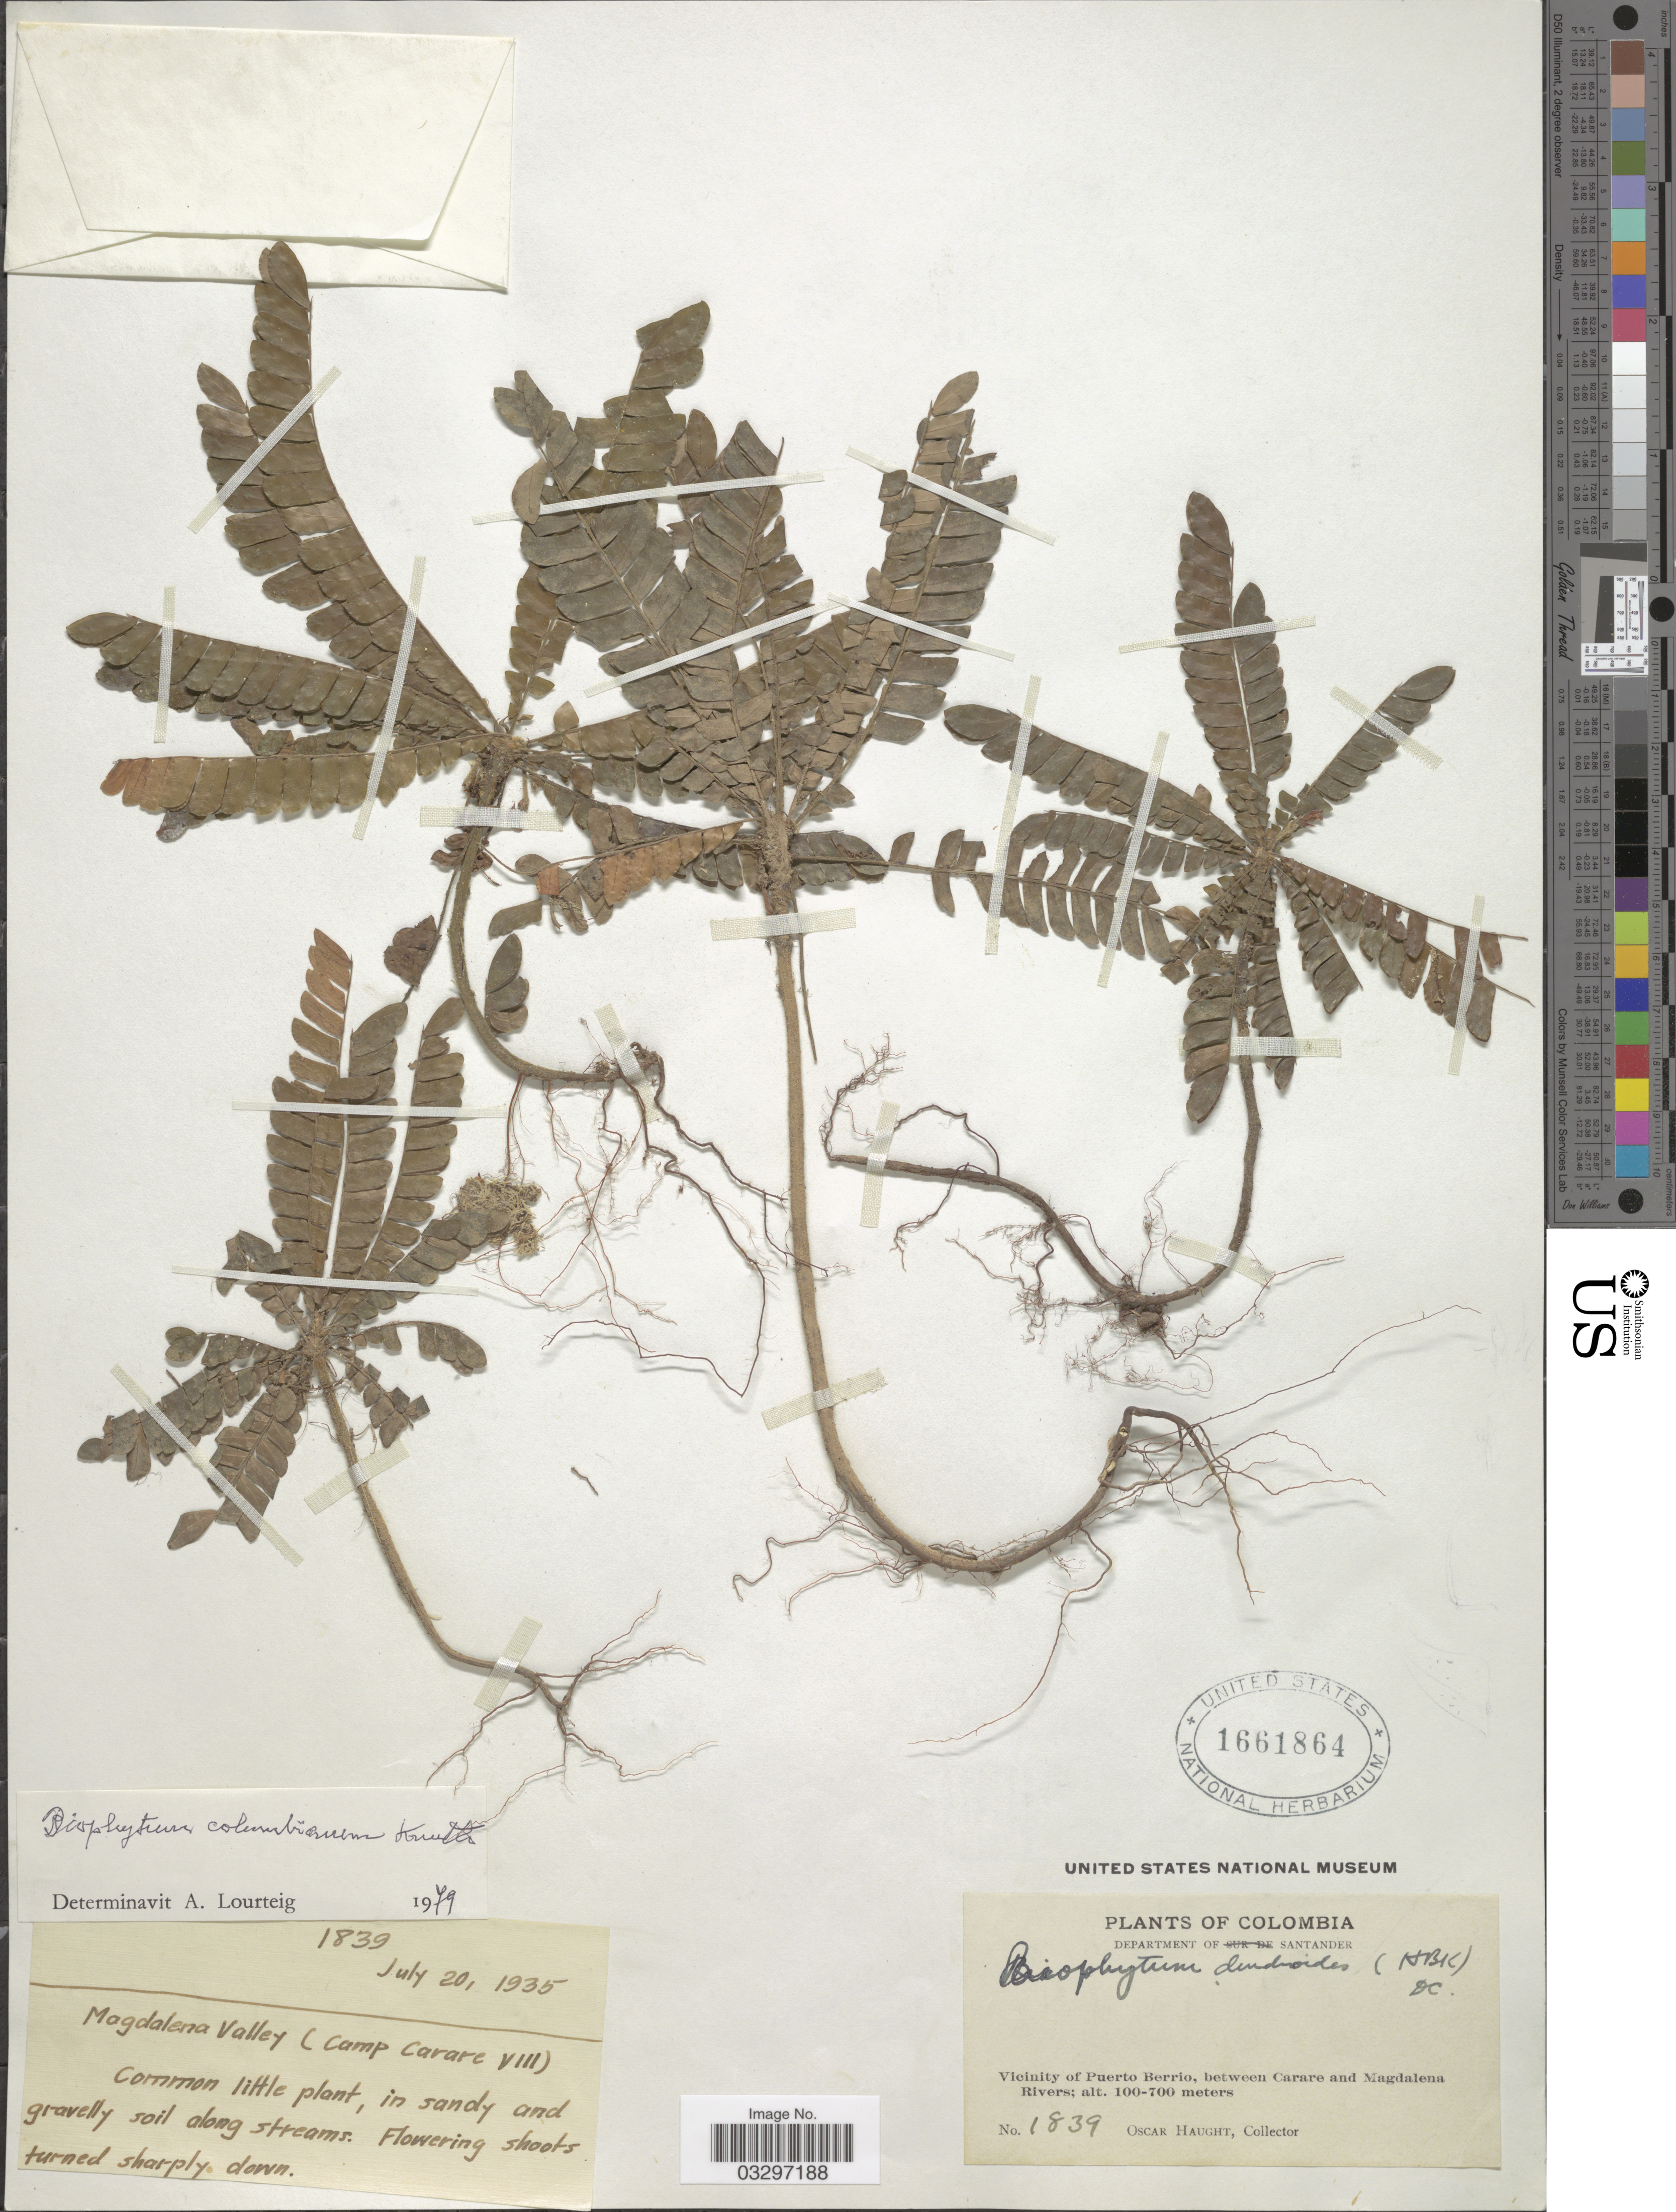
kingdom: Plantae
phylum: Tracheophyta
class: Magnoliopsida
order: Oxalidales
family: Oxalidaceae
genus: Biophytum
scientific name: Biophytum columbianum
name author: Knuth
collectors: O. Haught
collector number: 1839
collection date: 1935-07-20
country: Colombia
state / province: Santander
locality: Department of Santander. Vicinity of Puerto Berrio, between Carare and Magdalena Rivers. Magdalena Valley (Camp Carare VIII).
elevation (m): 100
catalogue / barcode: US 1661864